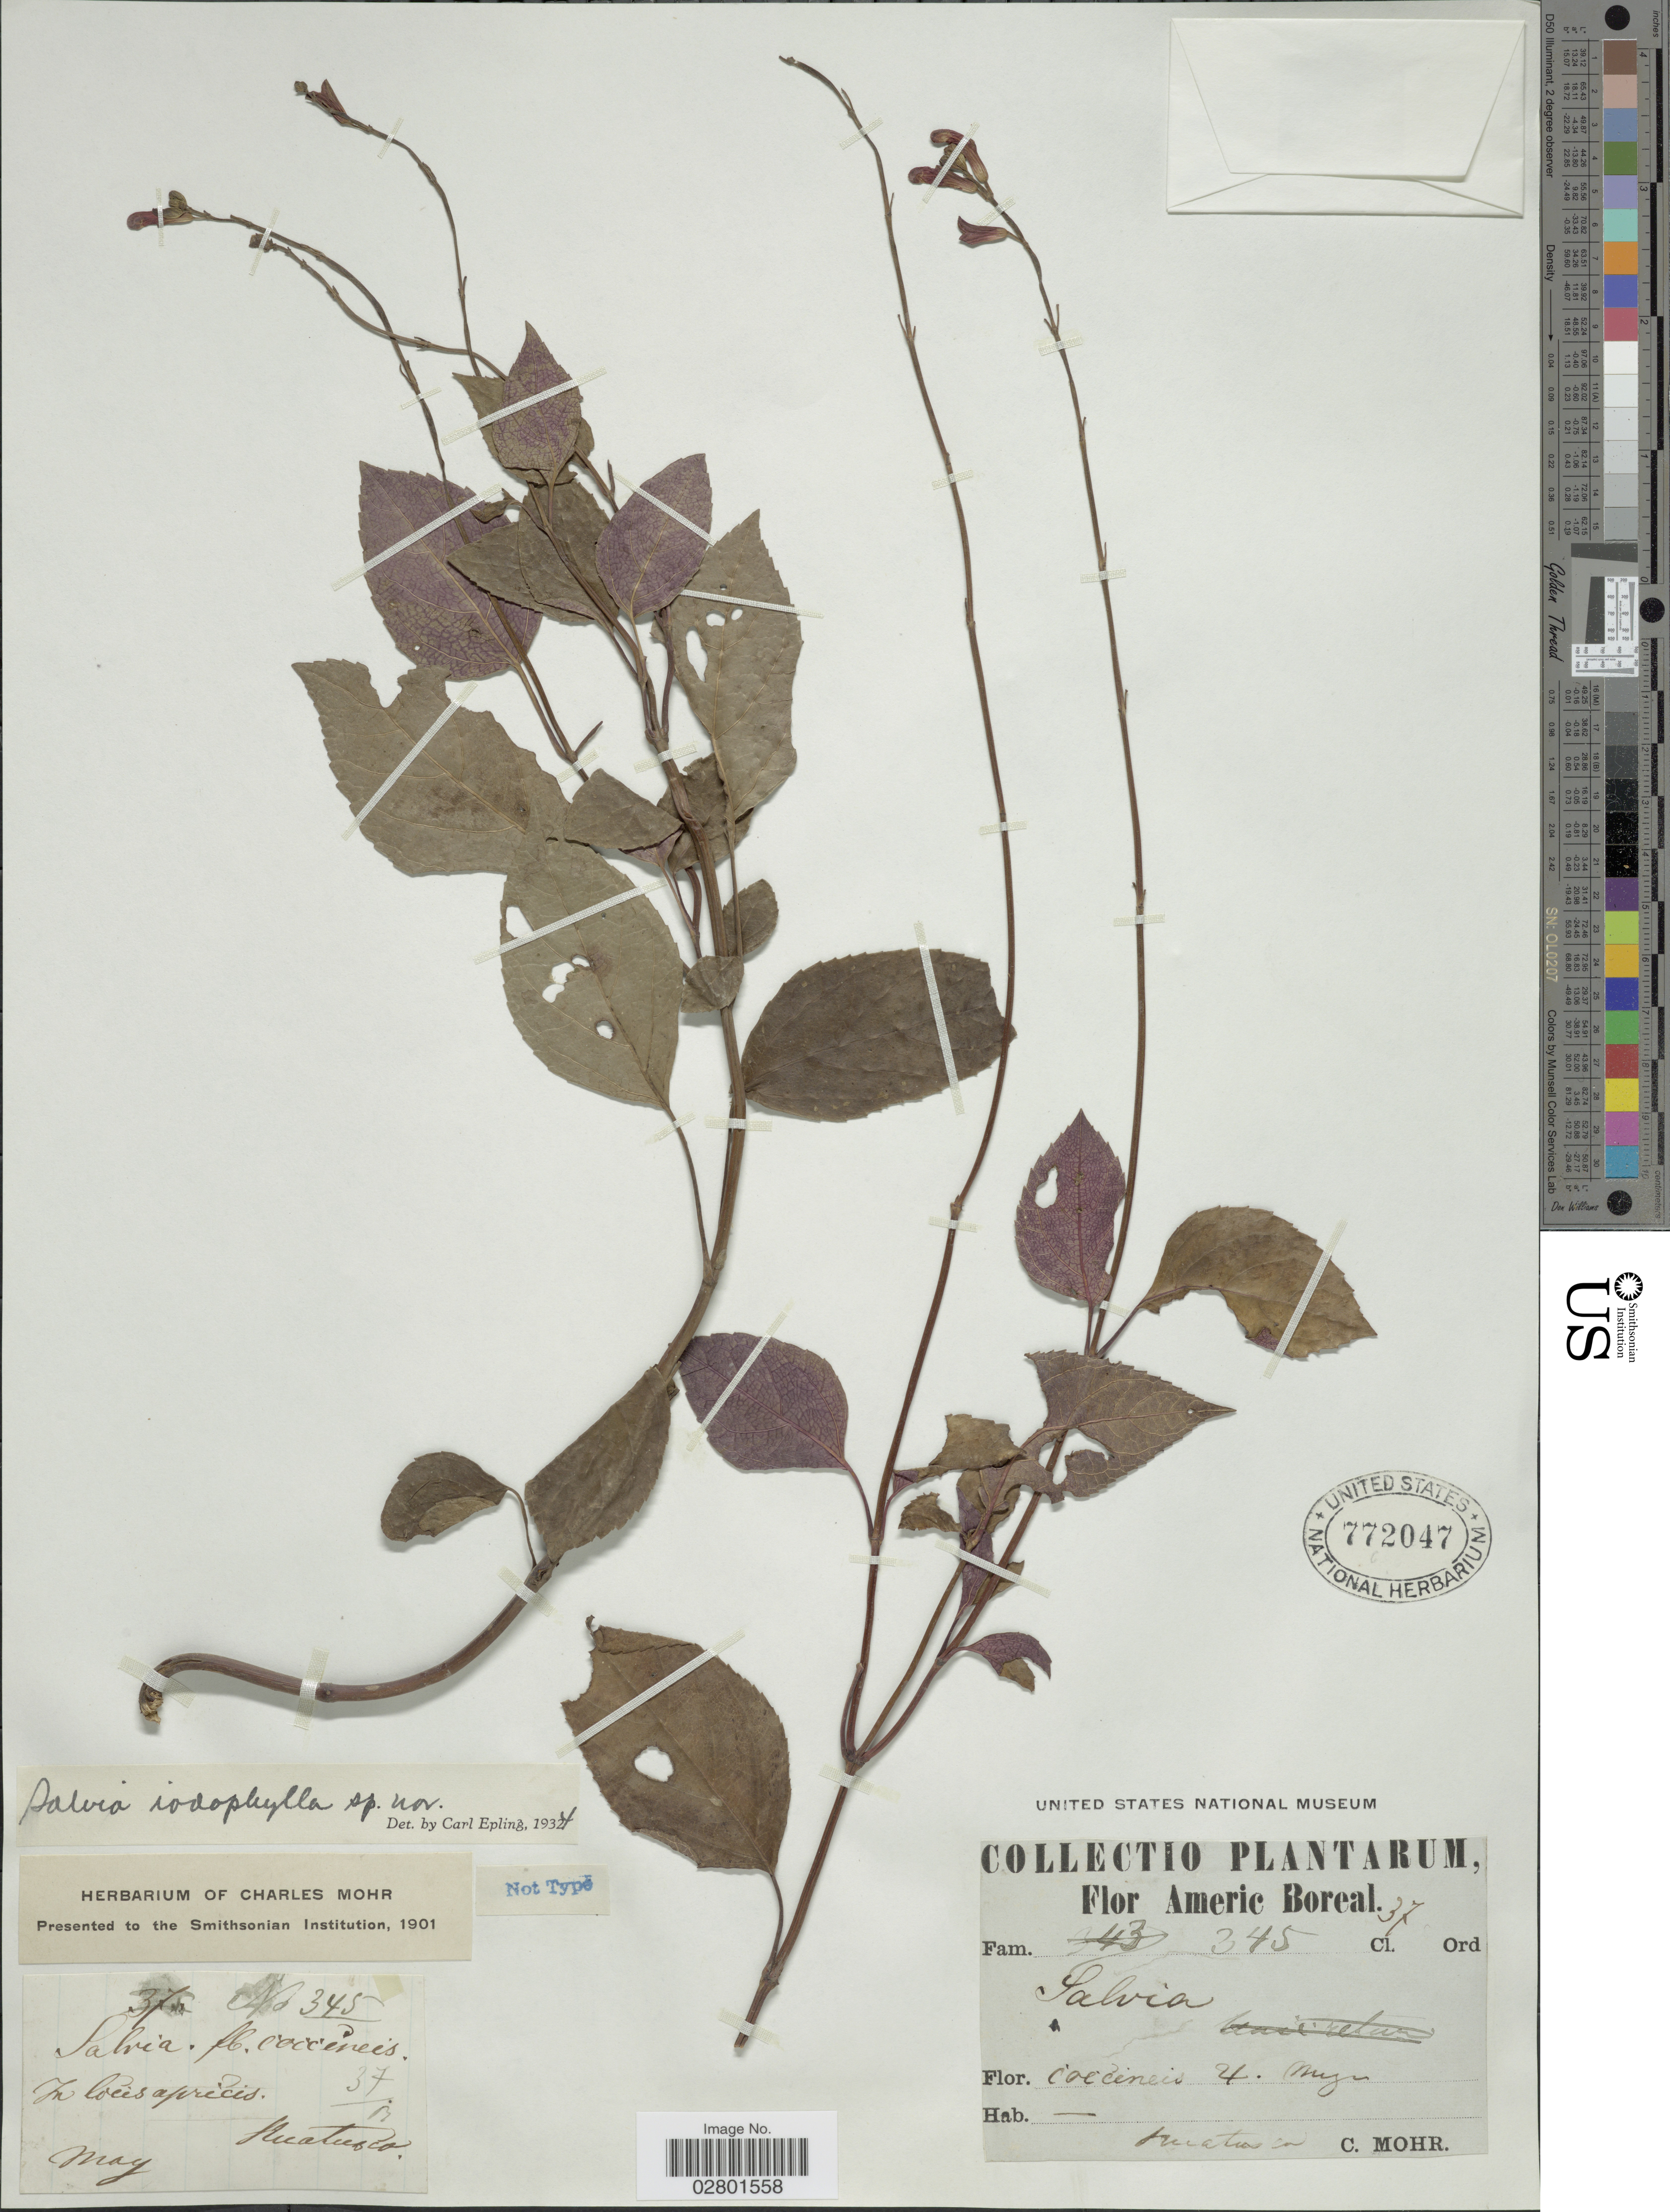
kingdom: Plantae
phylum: Tracheophyta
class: Magnoliopsida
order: Lamiales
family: Lamiaceae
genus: Salvia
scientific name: Salvia iodophylla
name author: Epling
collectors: C. T. Mohr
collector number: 345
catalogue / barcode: US 772047